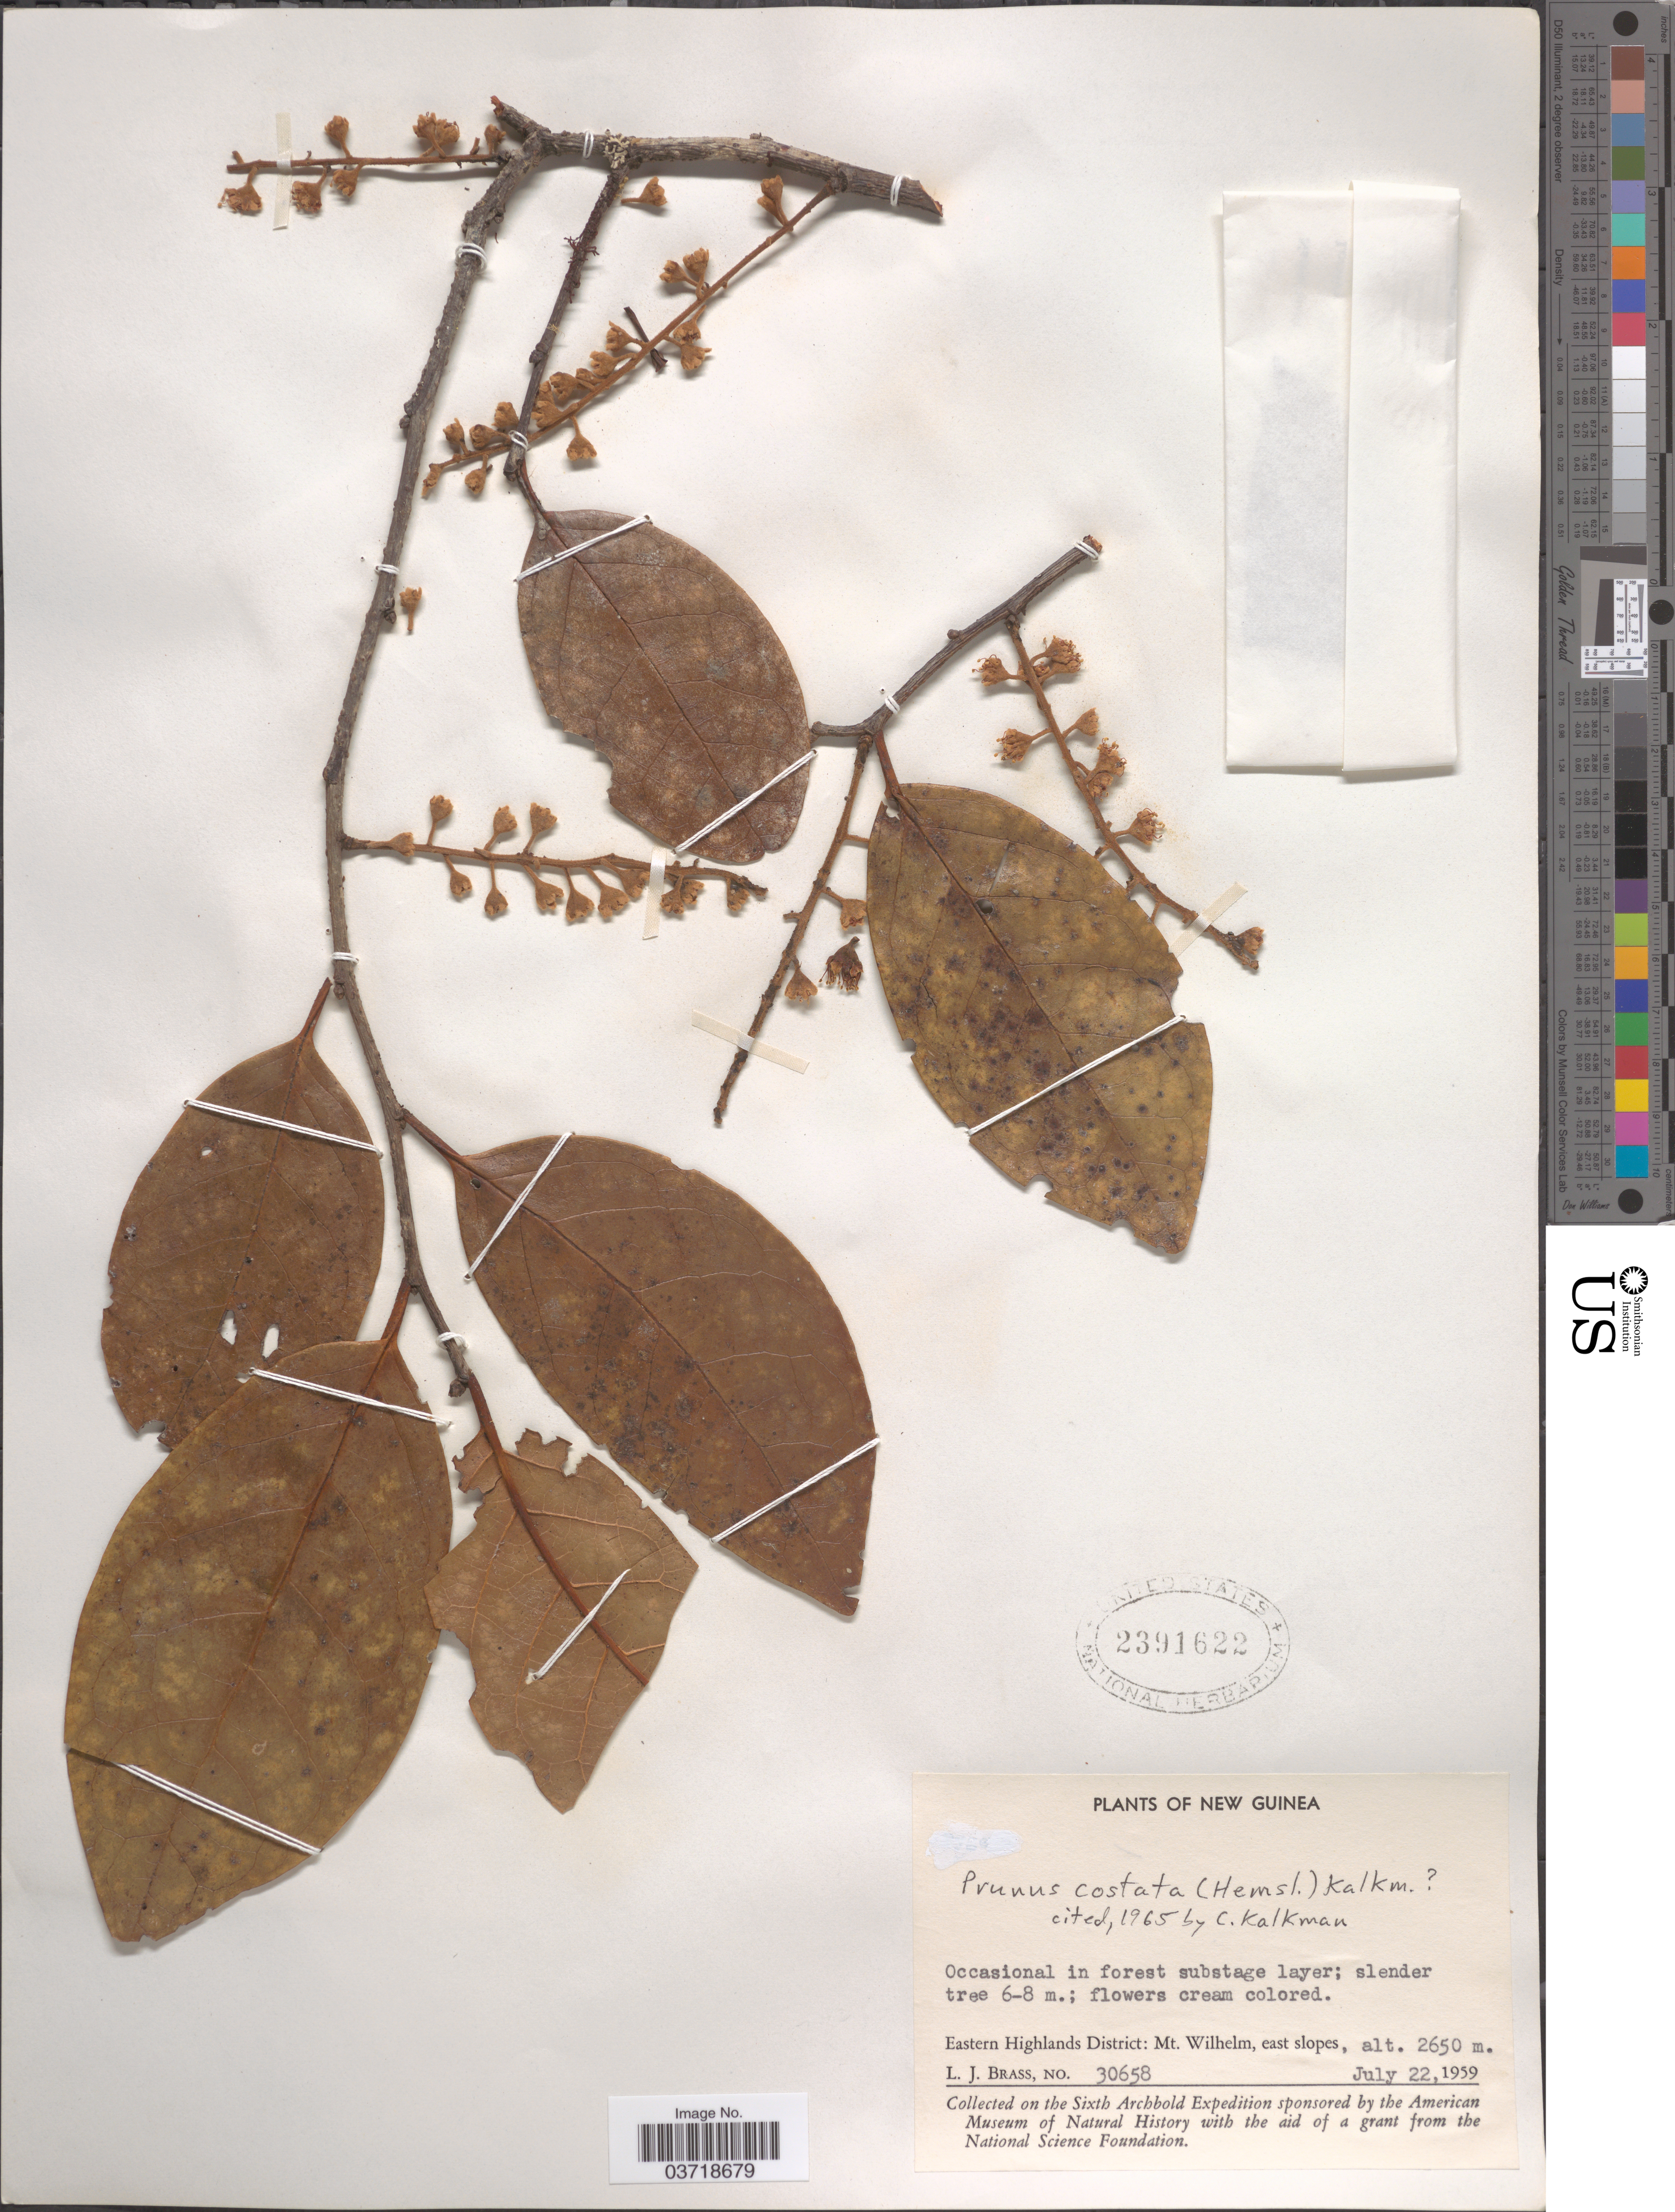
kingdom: Plantae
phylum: Tracheophyta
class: Magnoliopsida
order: Rosales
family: Rosaceae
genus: Prunus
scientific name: Prunus costata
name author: (Hemsl.) Kalkman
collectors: L. J. Brass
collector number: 30658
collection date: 1959-07-22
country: Papua New Guinea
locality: New Guinea. Eastern Highlands District: Mt. Wilhelm, east slopes.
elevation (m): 2650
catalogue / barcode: US 2391622